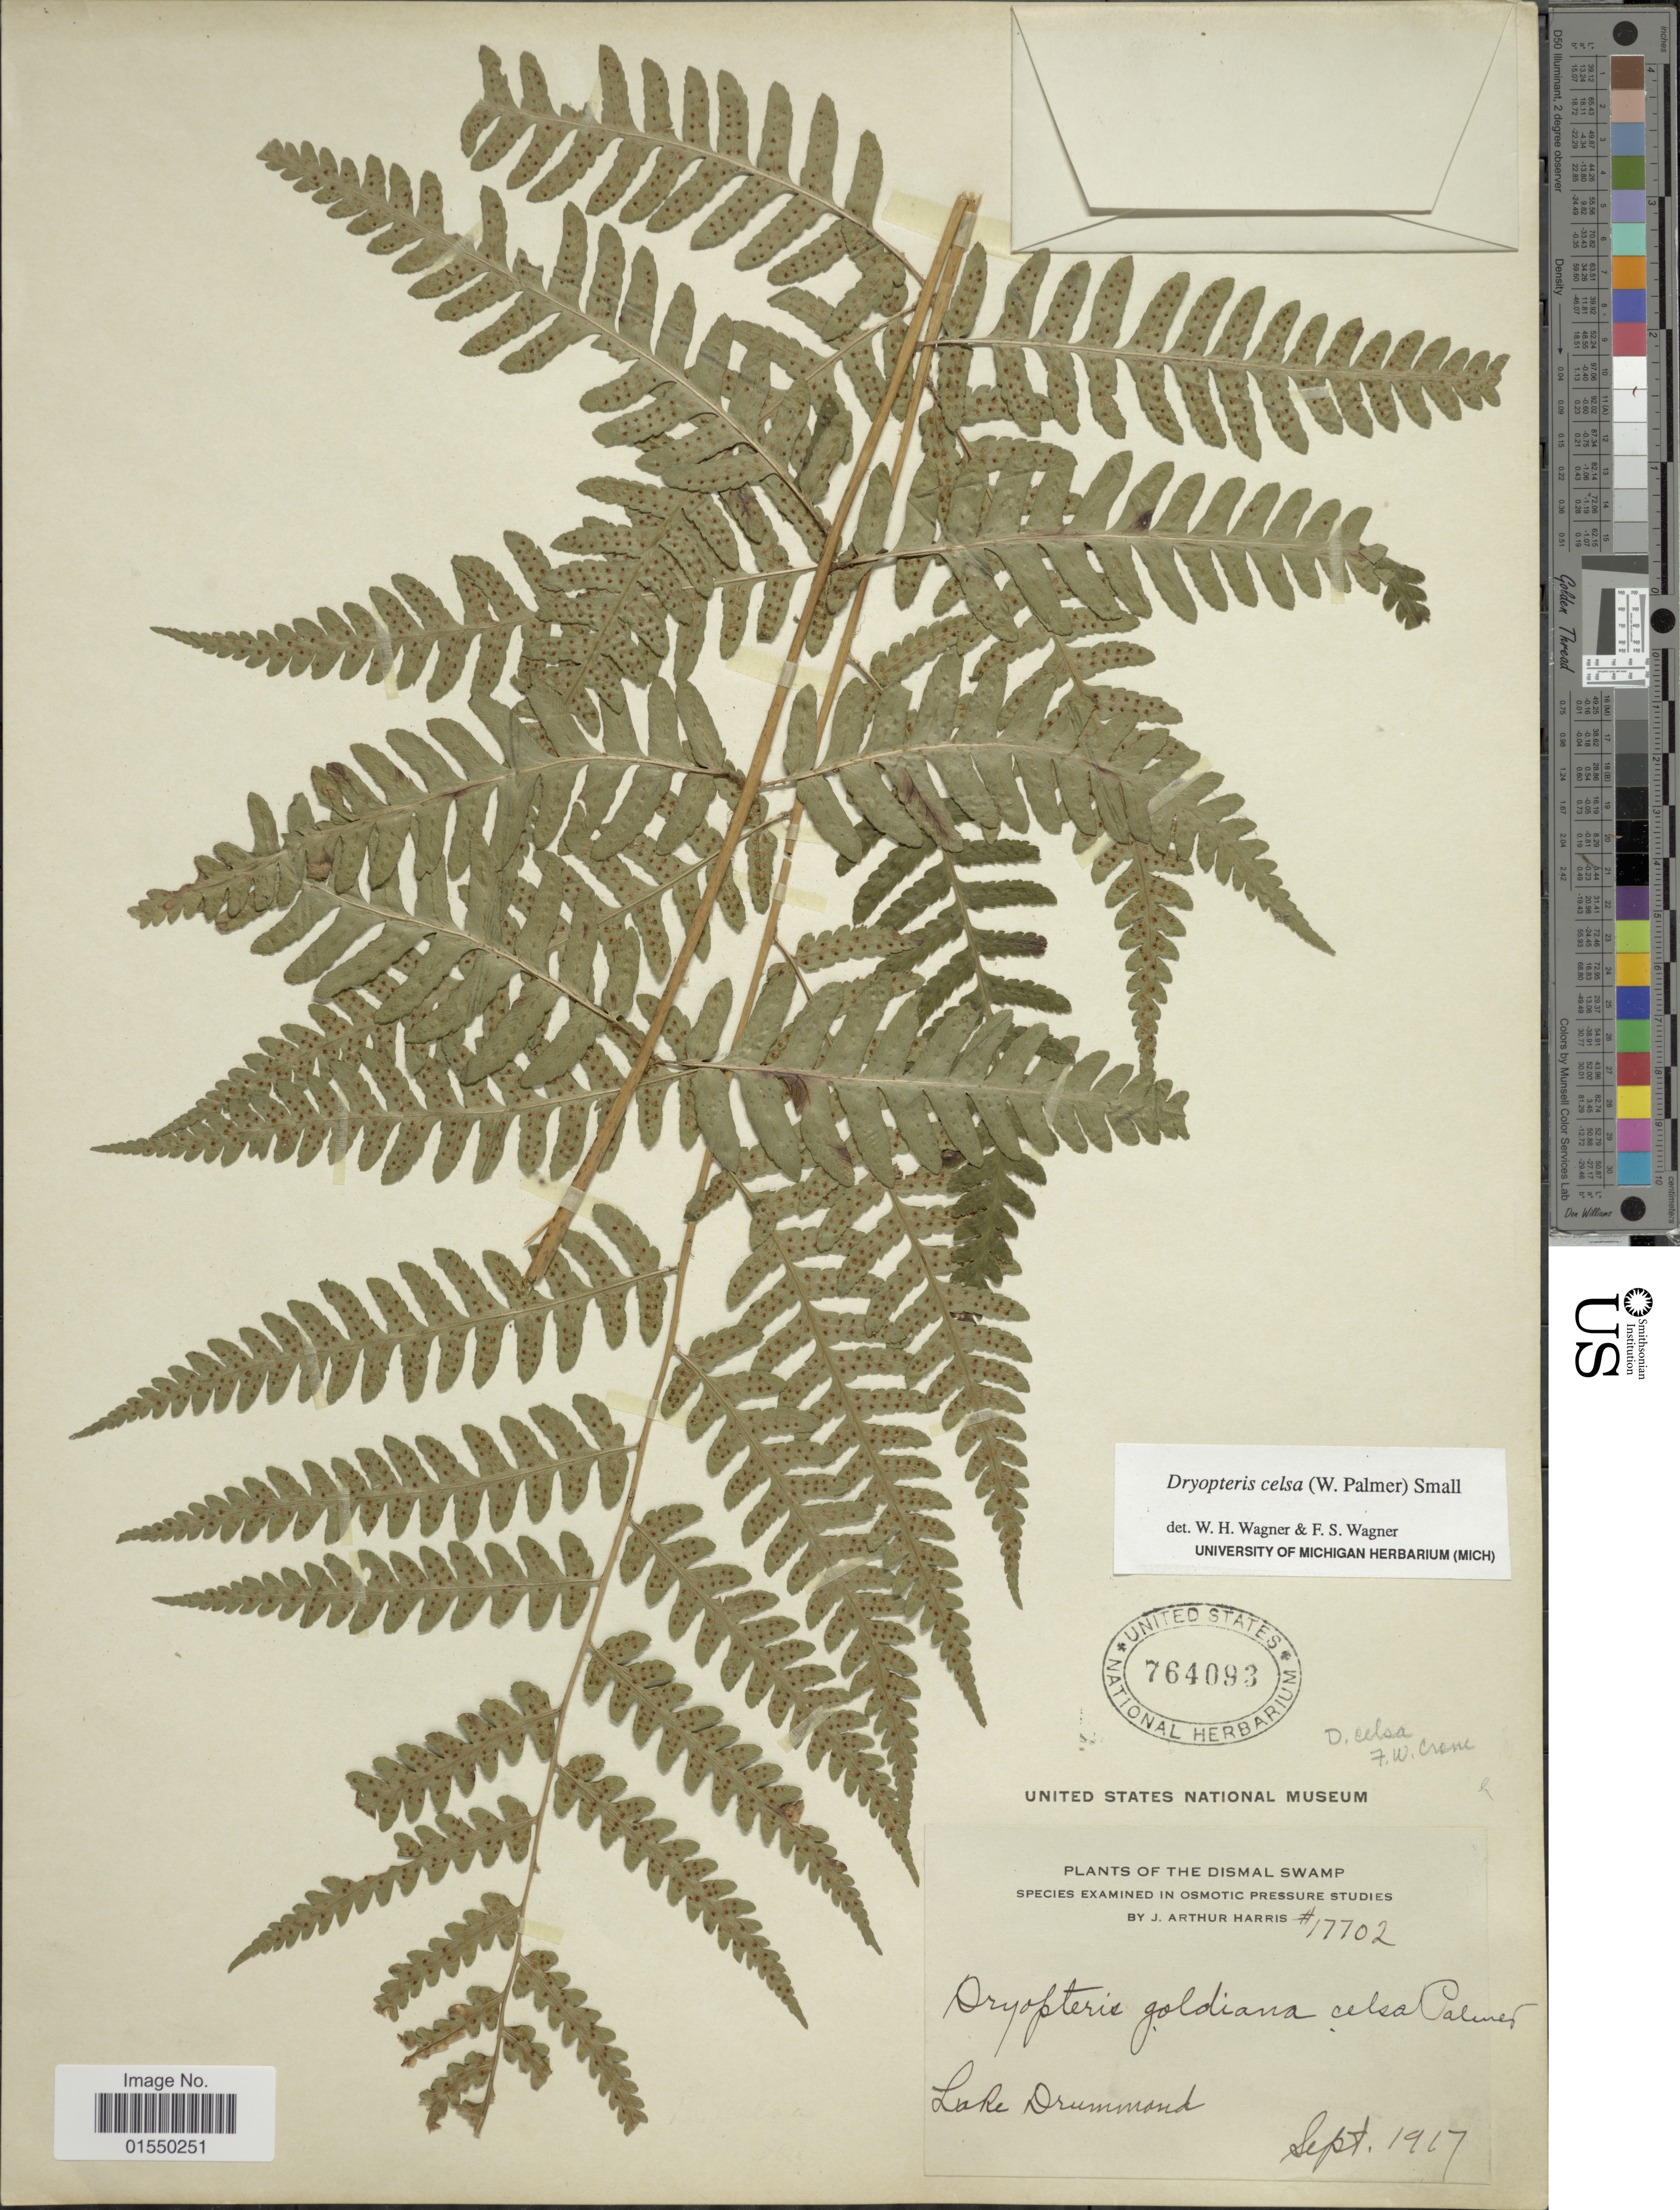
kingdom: Plantae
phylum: Tracheophyta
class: Polypodiopsida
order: Polypodiales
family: Dryopteridaceae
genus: Dryopteris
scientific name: Dryopteris celsa (W. Palmer) Knowlt., W. Palmer & C.L. Pollard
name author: (W. Palmer) Knowlt. et al.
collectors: J. A. Harris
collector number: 17702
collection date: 1917-09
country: United States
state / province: North Carolina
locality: Dismal Swamp, Lake Drummond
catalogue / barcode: US 764093